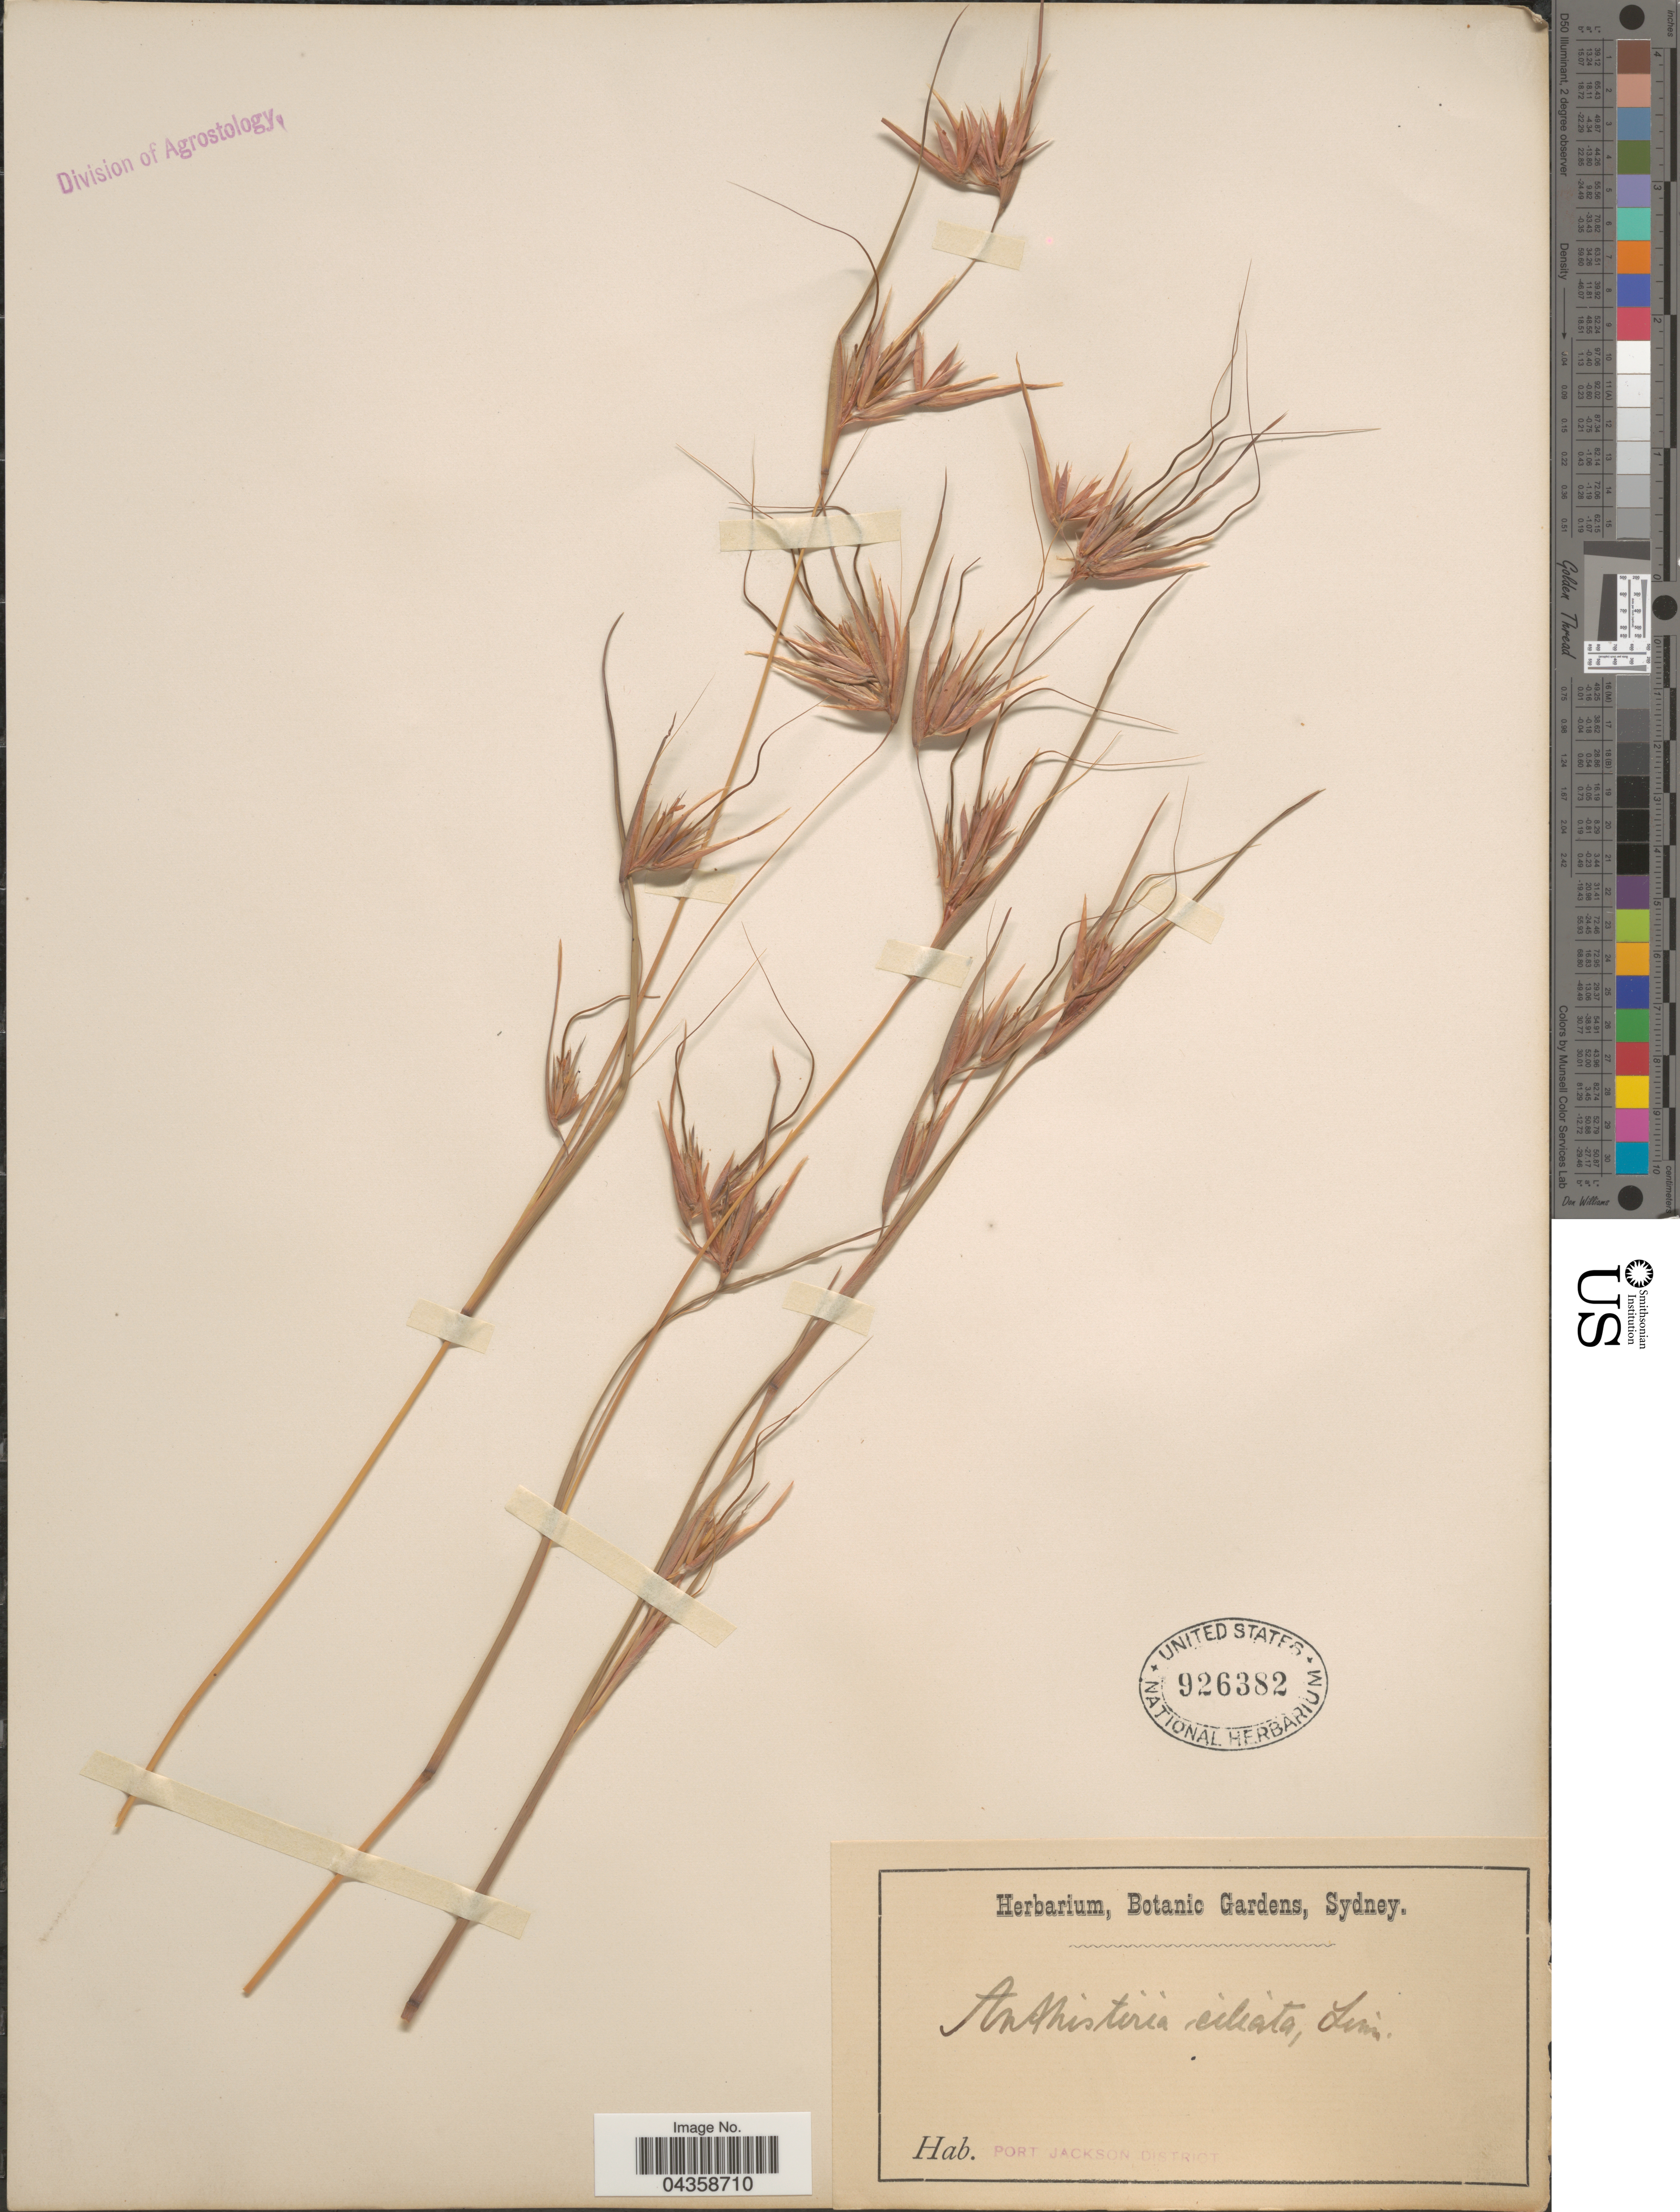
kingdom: Plantae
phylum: Tracheophyta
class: Liliopsida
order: Poales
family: Poaceae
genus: Themeda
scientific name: Themeda triandra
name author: Forssk.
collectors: ex Herb. Bot. Gard. Sydney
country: Australia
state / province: New South Wales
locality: Port Jackson District.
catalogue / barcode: US 926382